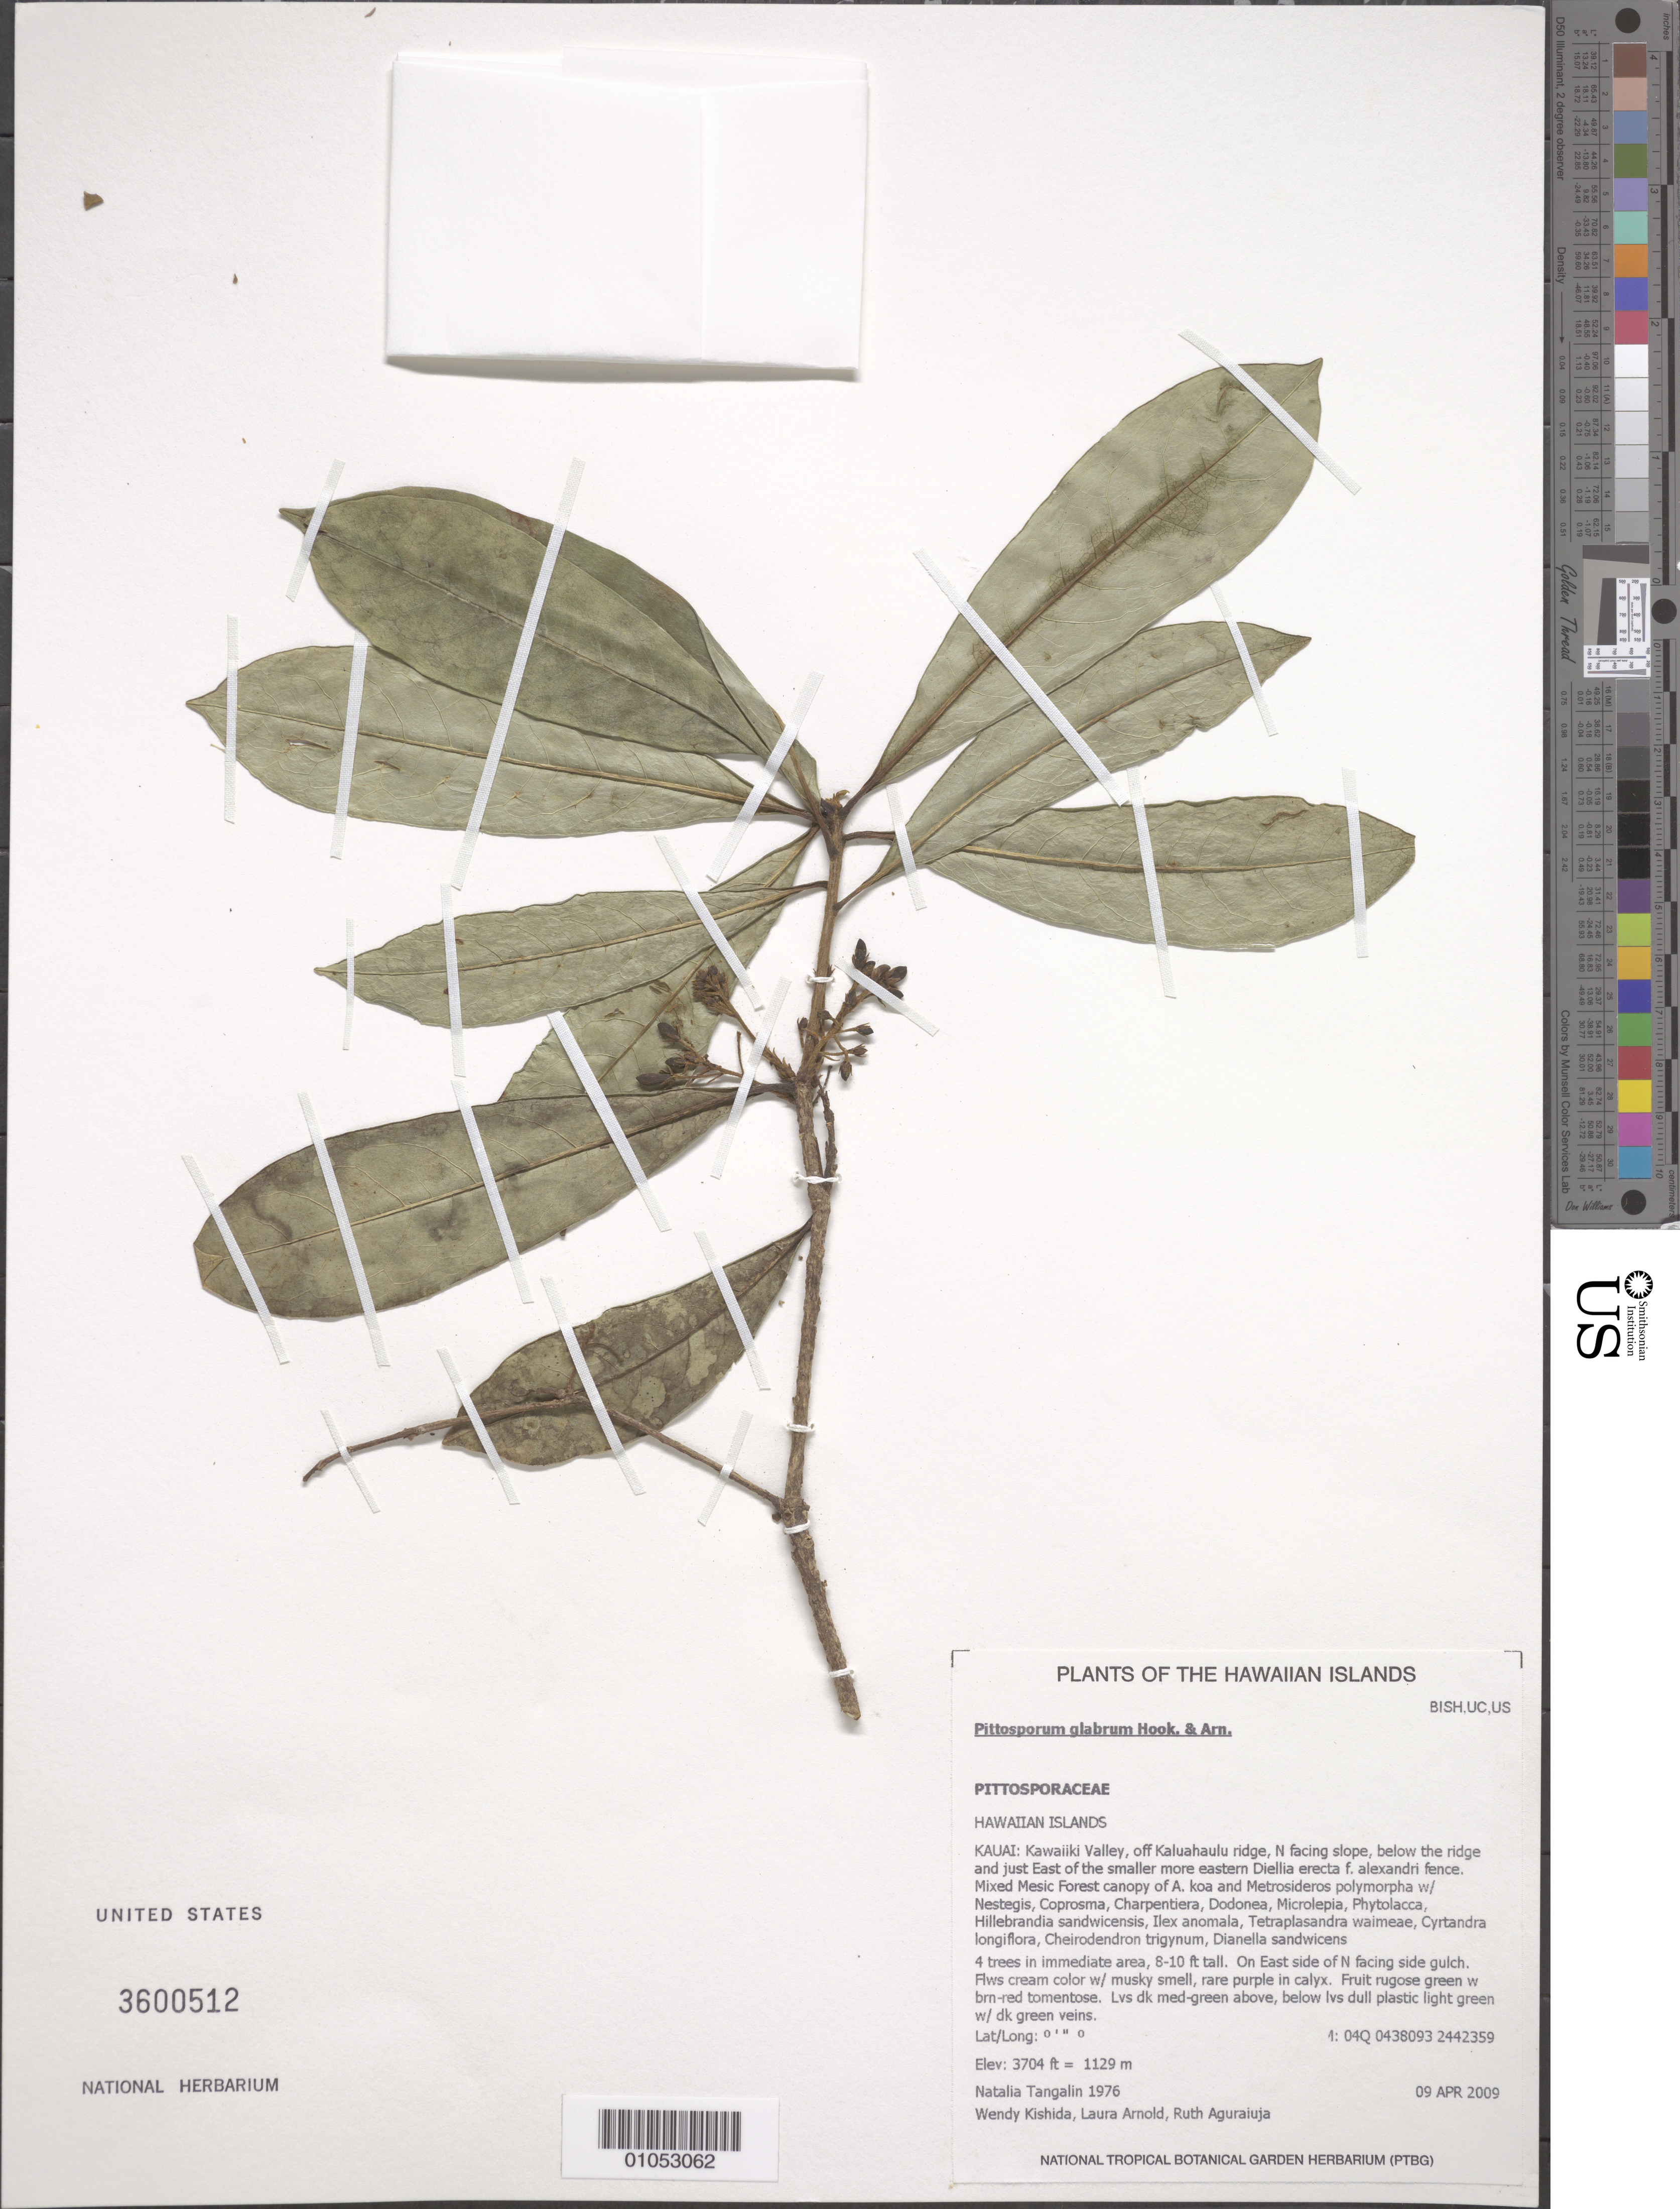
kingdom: Plantae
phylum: Tracheophyta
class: Magnoliopsida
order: Apiales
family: Pittosporaceae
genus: Pittosporum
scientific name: Pittosporum glabrum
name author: Hook. & Arn.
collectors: N. Tangalin, W. Kishida, L. Arnold & R. Aguraiuja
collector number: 1976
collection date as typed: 9 Apr 2009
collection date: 2009-04-09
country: United States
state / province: Hawaii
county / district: Kaui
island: Kaua'i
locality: Kawiiki Valley, off Kalauhaulu ridge, North facing slope, below the ridge.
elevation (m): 1129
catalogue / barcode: US 3600512